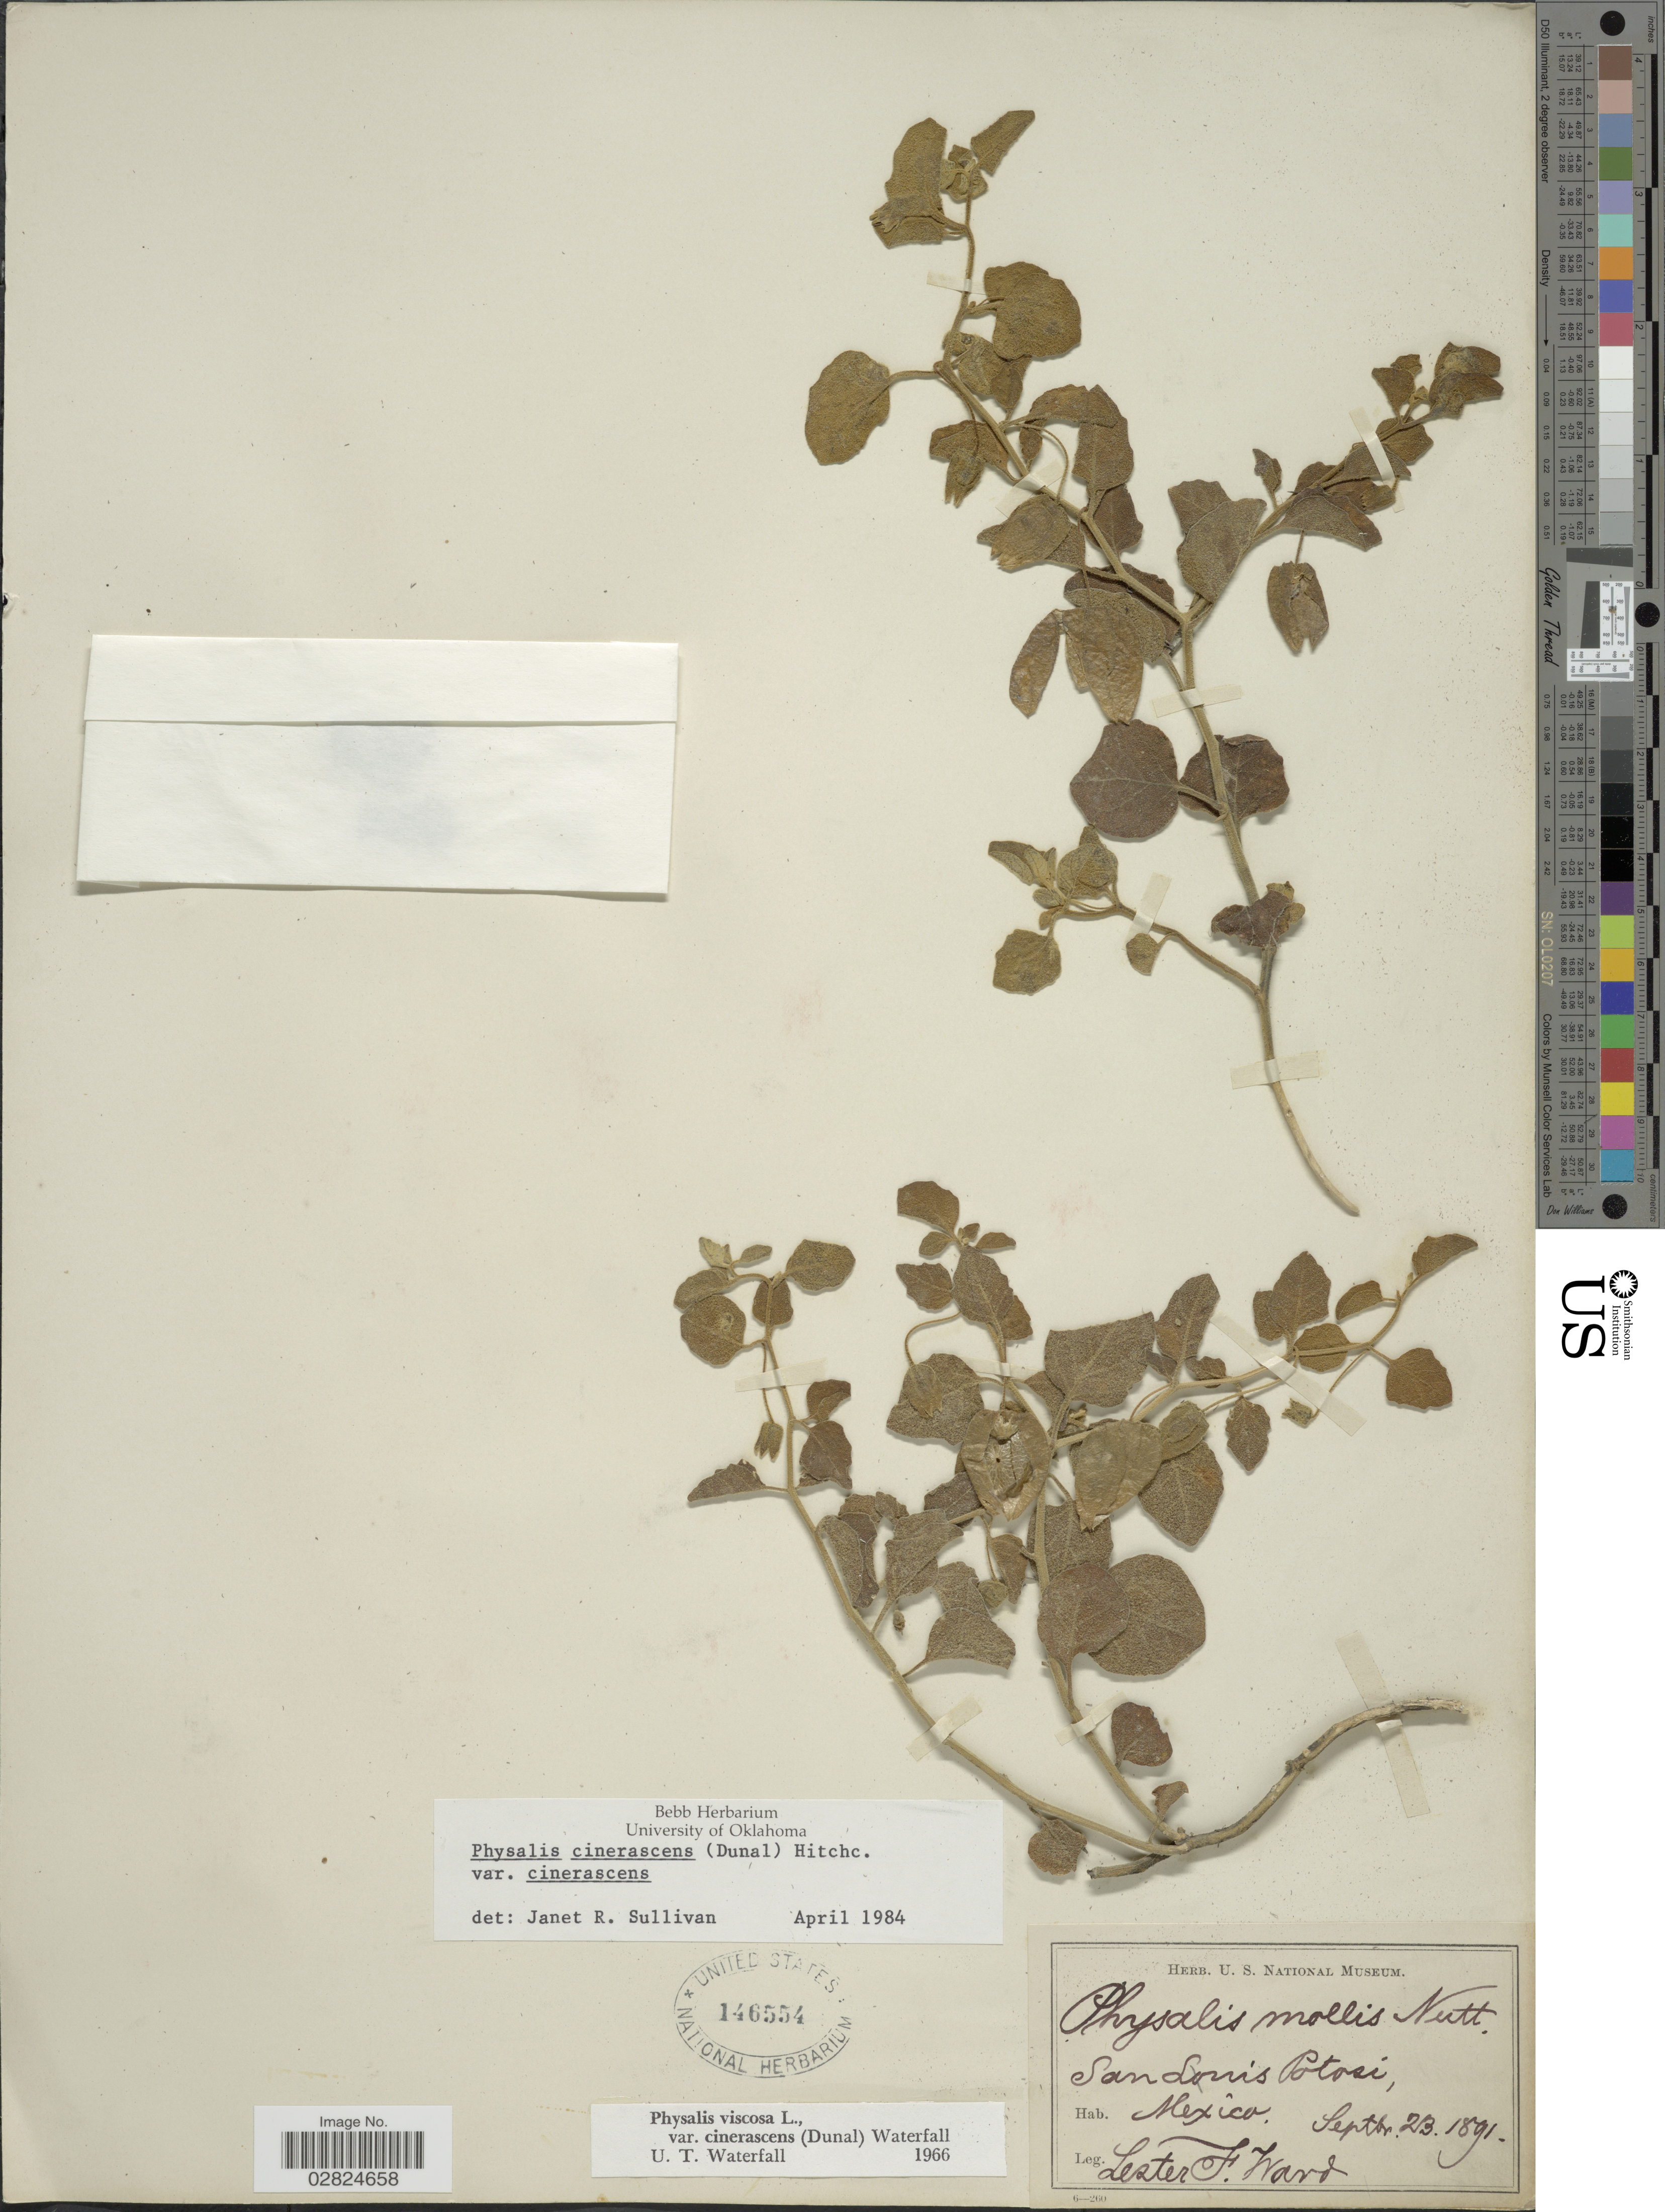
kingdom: Plantae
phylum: Tracheophyta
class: Magnoliopsida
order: Solanales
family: Solanaceae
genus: Physalis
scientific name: Physalis cinerascens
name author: (Dunal) Hitchc.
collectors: L. F. Ward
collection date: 1891-09-23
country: Mexico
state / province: San Luis Potosí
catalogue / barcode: US 146554